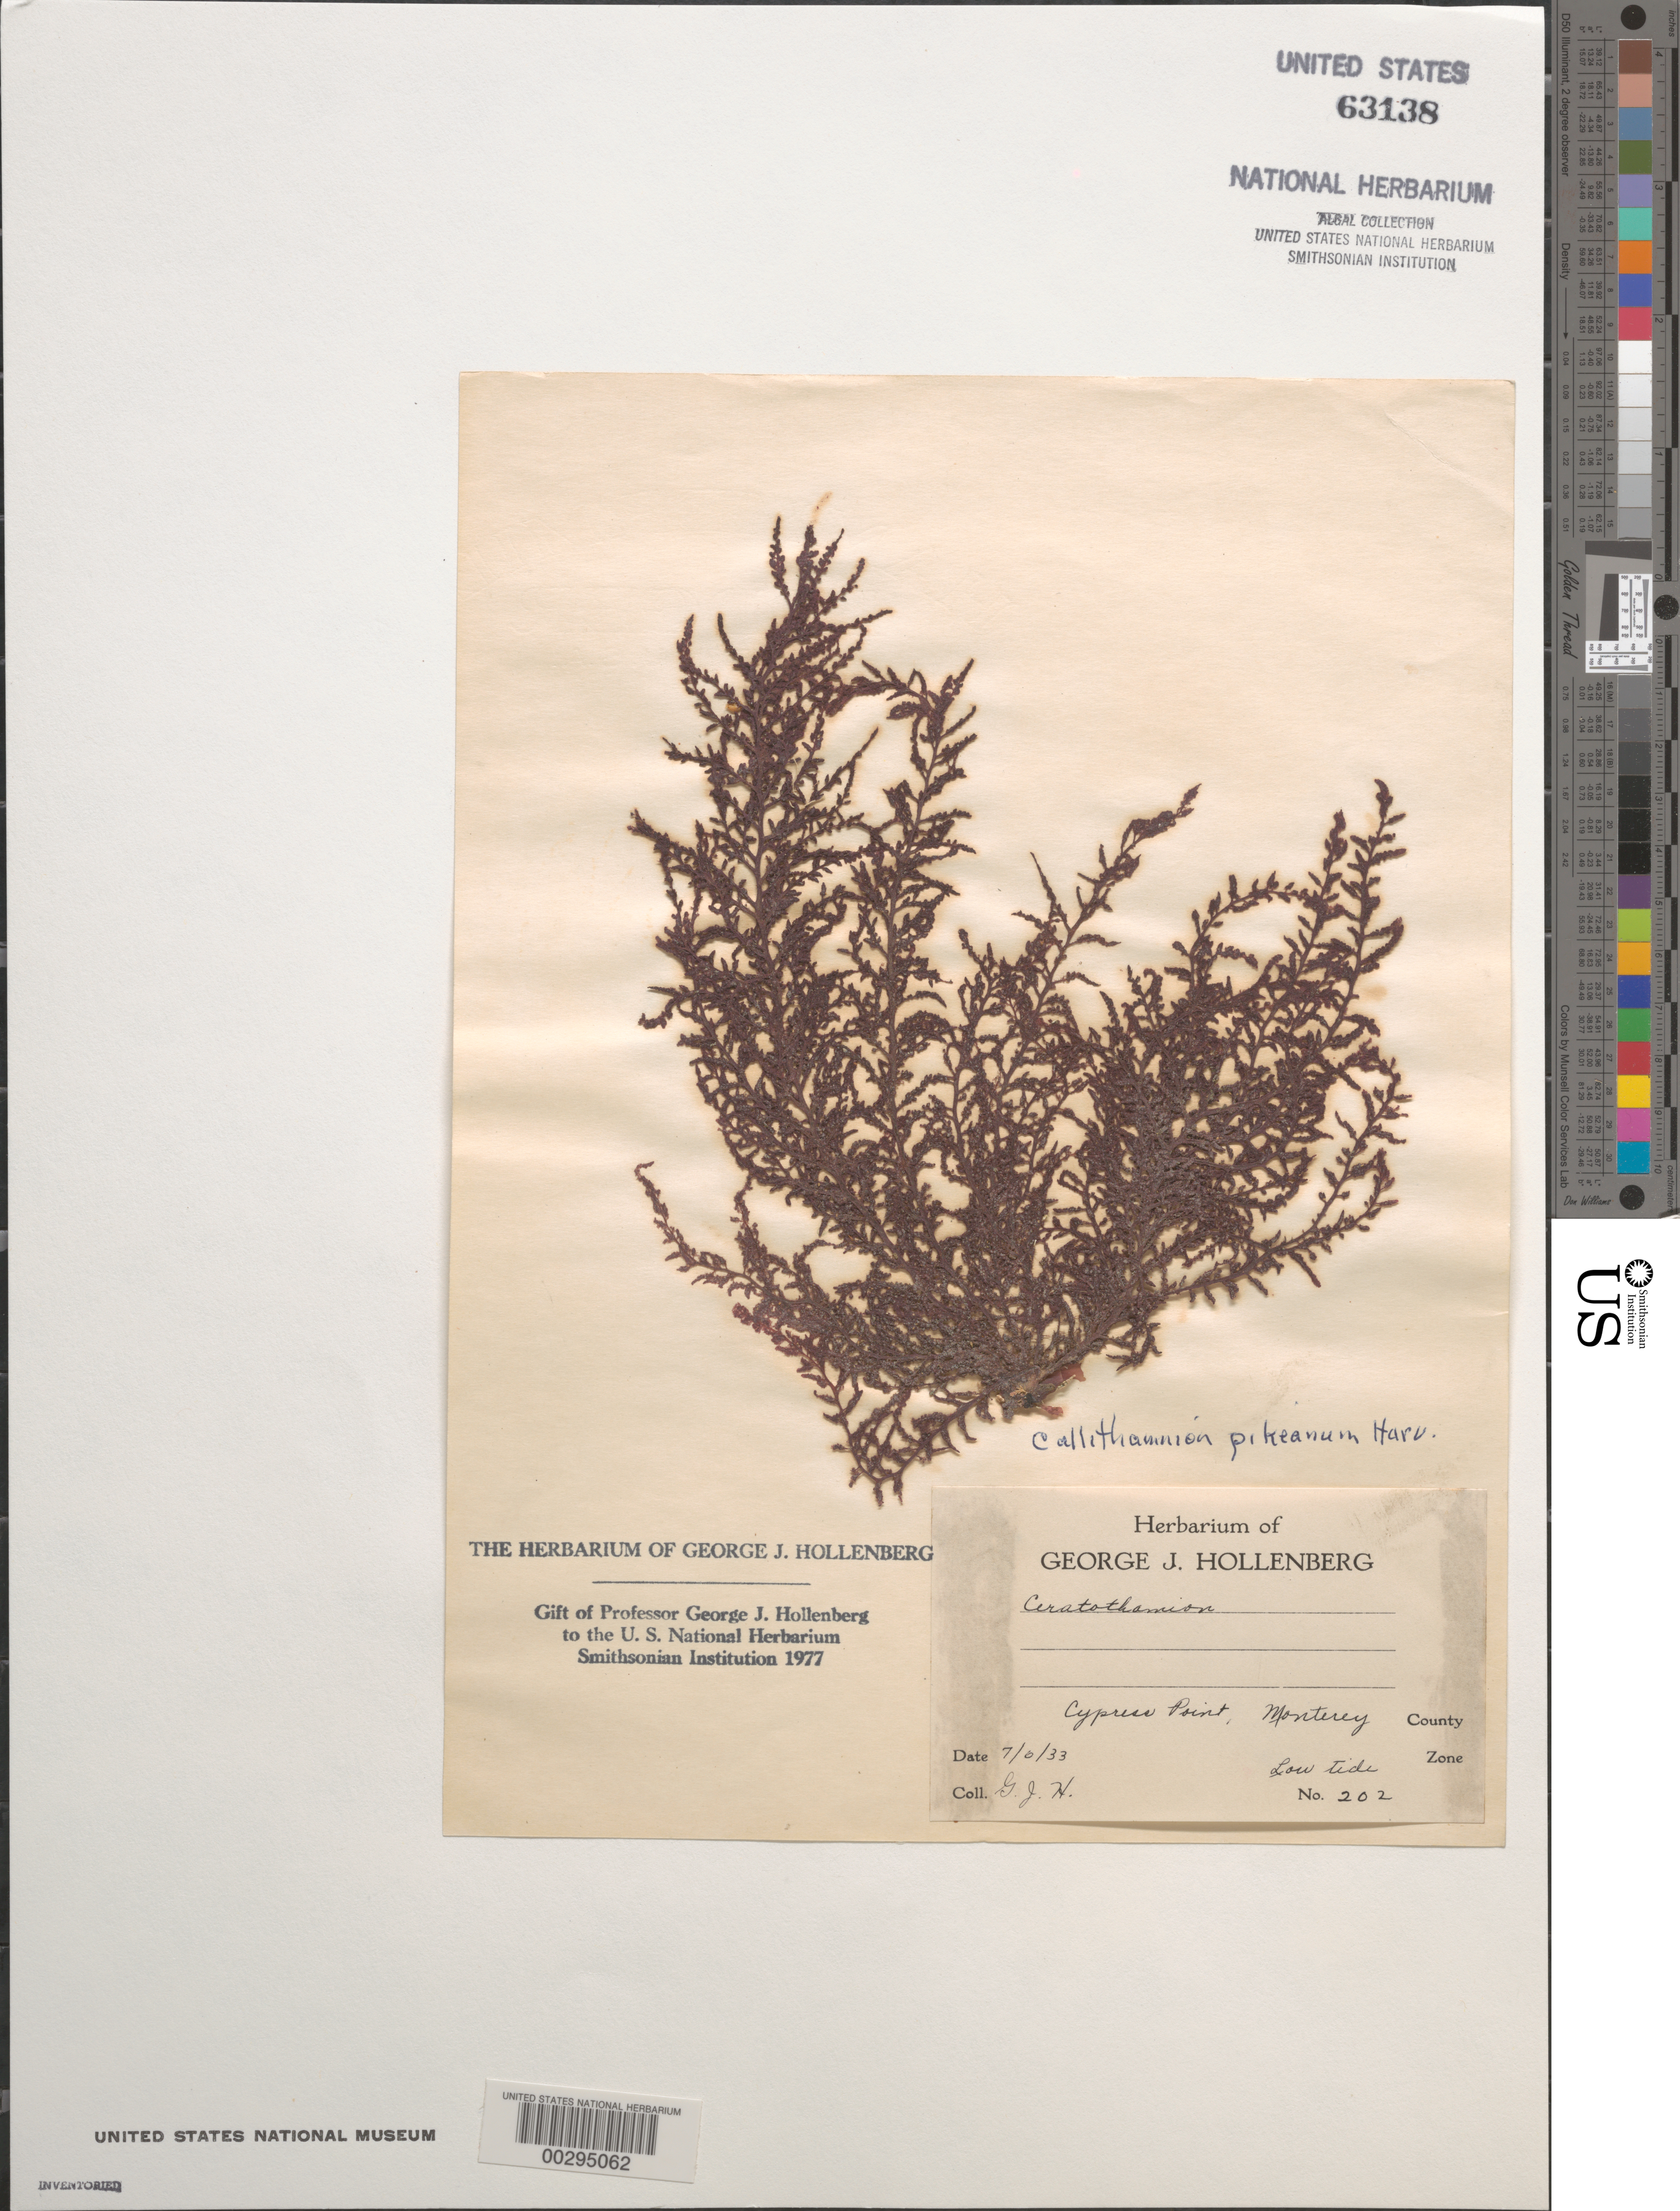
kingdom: Plantae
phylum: Rhodophyta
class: Florideophyceae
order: Ceramiales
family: Callithamniaceae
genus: Callithamnion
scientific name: Callithamnion pikeanum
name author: Harv.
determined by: Hollenberg, George J.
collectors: G. Hollenberg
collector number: GJH 202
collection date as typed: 06 Jul 1933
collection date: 1933-07-06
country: United States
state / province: California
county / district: Monterey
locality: Cypress Point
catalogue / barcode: US 63138